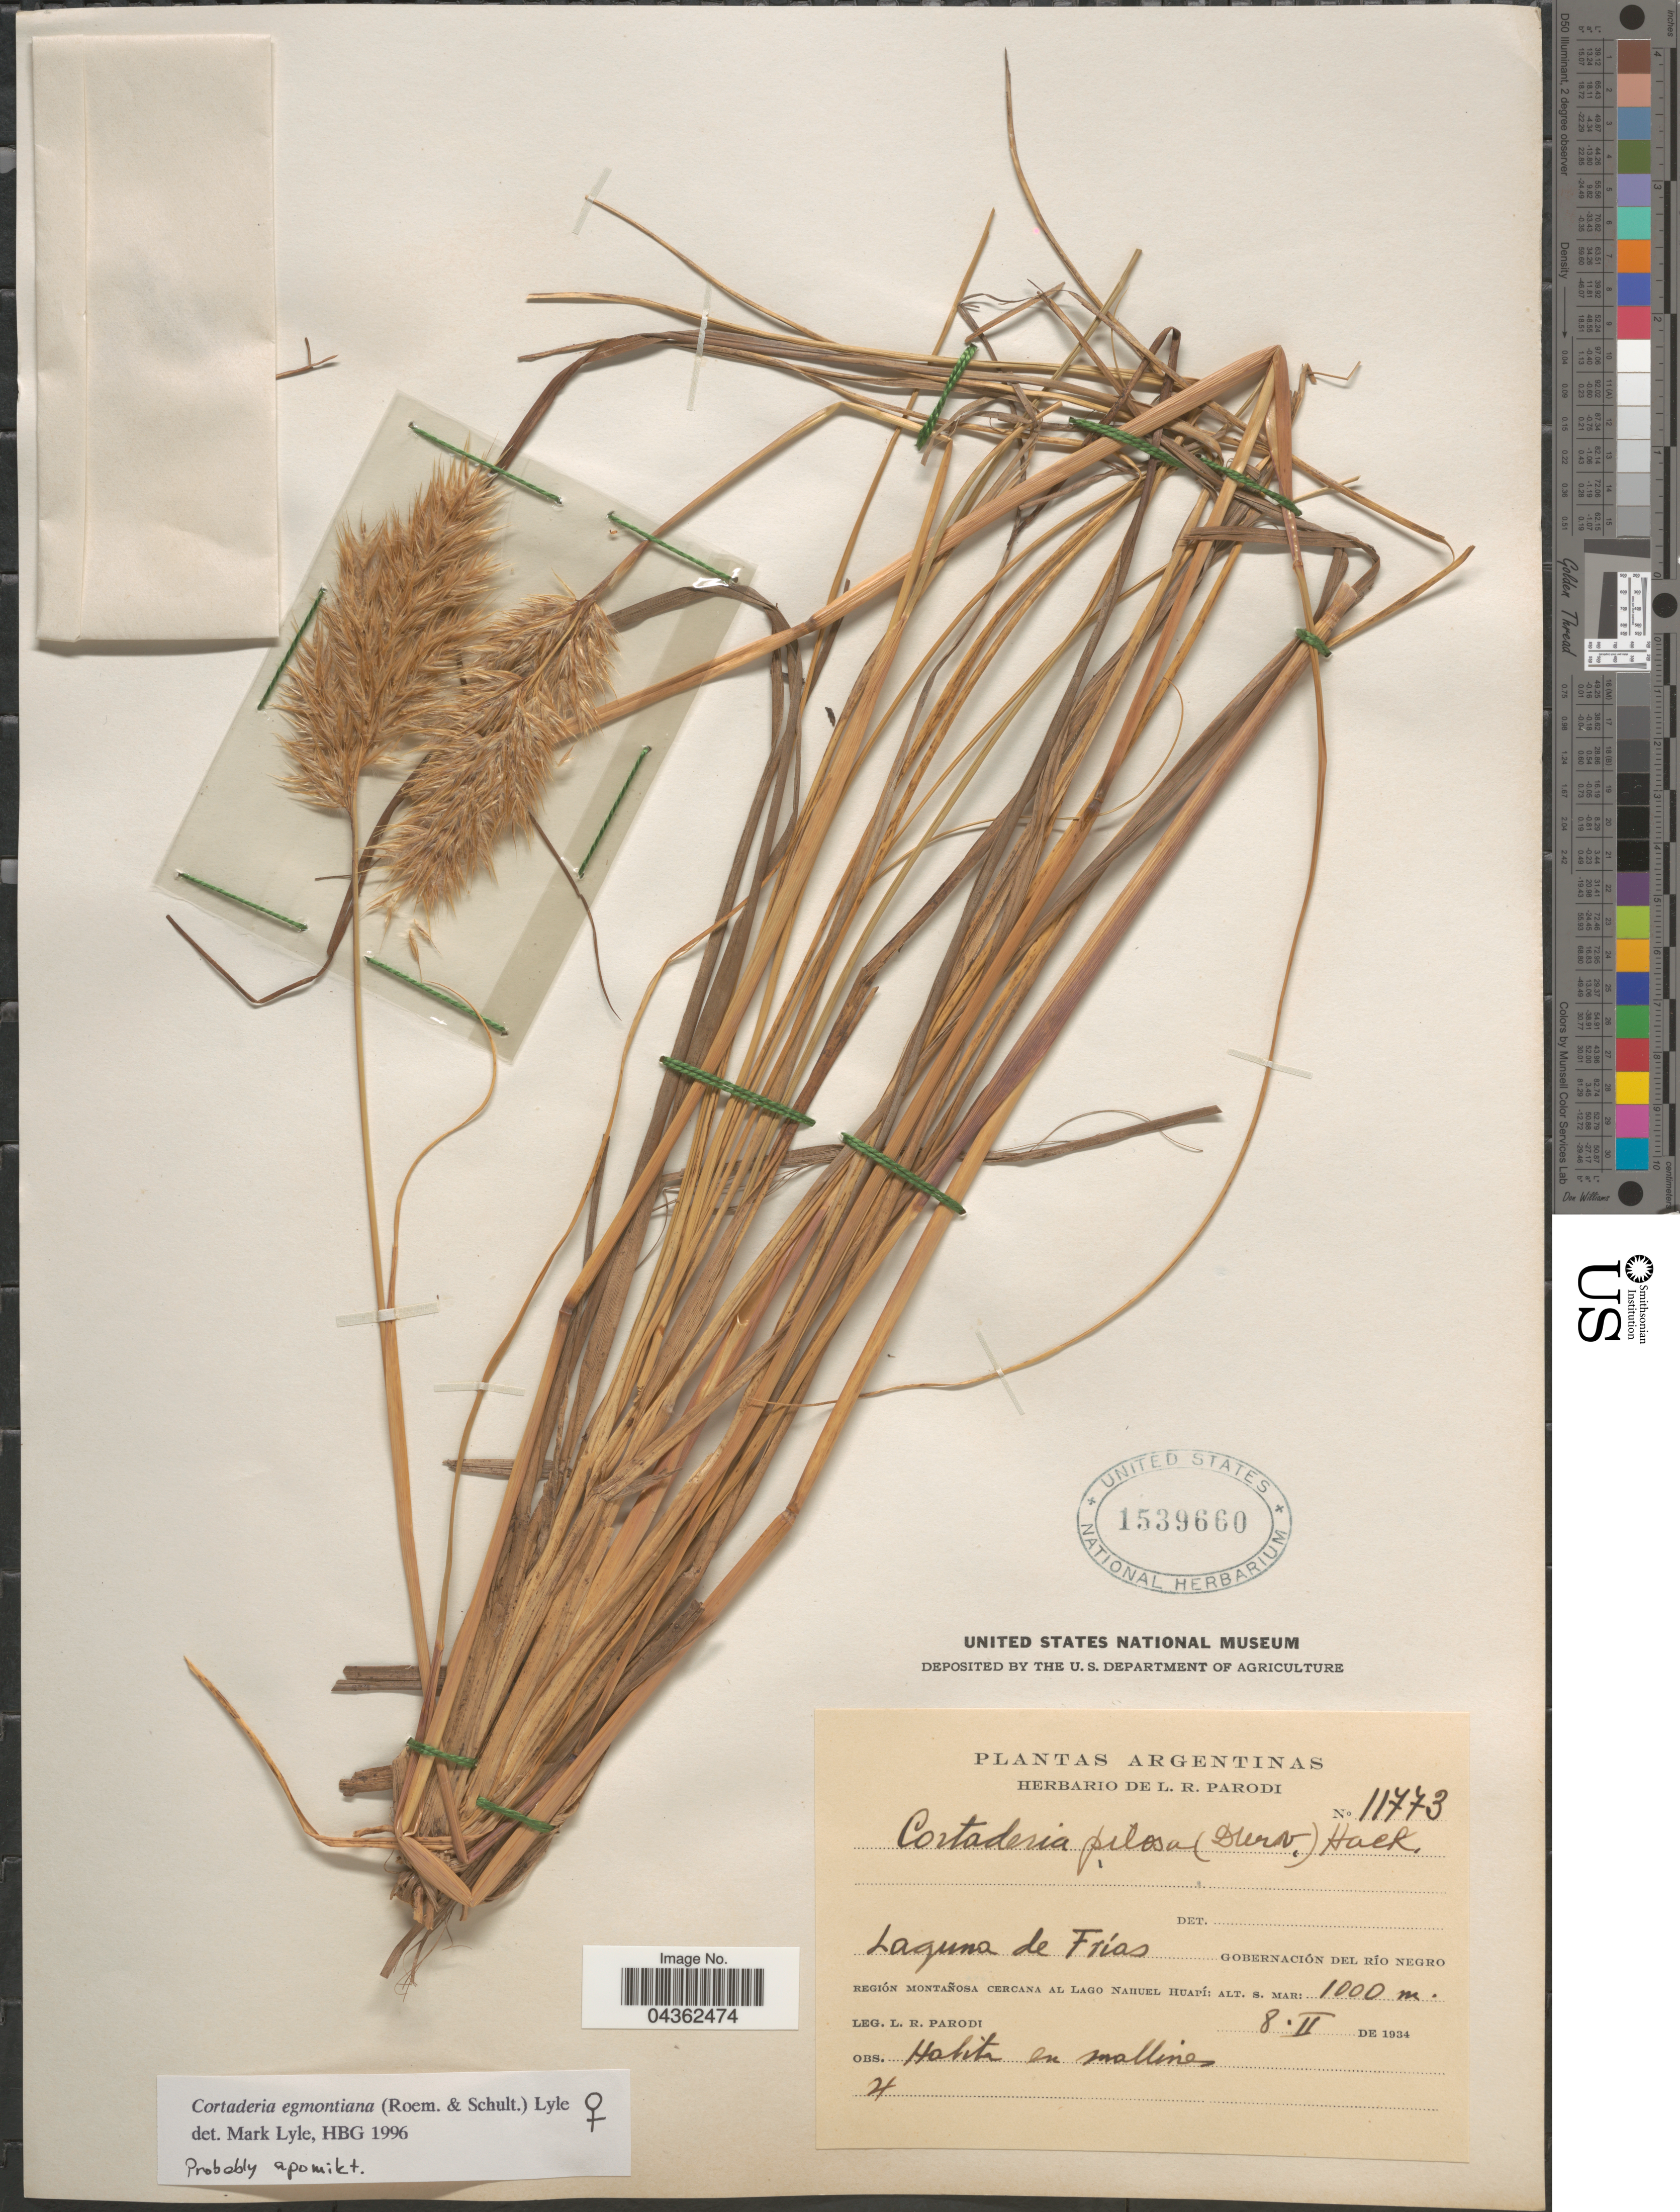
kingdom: Plantae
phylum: Tracheophyta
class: Liliopsida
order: Poales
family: Poaceae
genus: Cortaderia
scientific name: Cortaderia egmontiana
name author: (Roem. & Schult.) Lyle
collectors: L. R. Parodi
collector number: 11773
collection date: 1934-02-08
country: Argentina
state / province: Rio Negro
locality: Laguna de Friás. Gobernación del Río Negro. Región Montañosa Cercana al Lago Nahuel Huapí.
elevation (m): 1000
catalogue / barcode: US 1539660